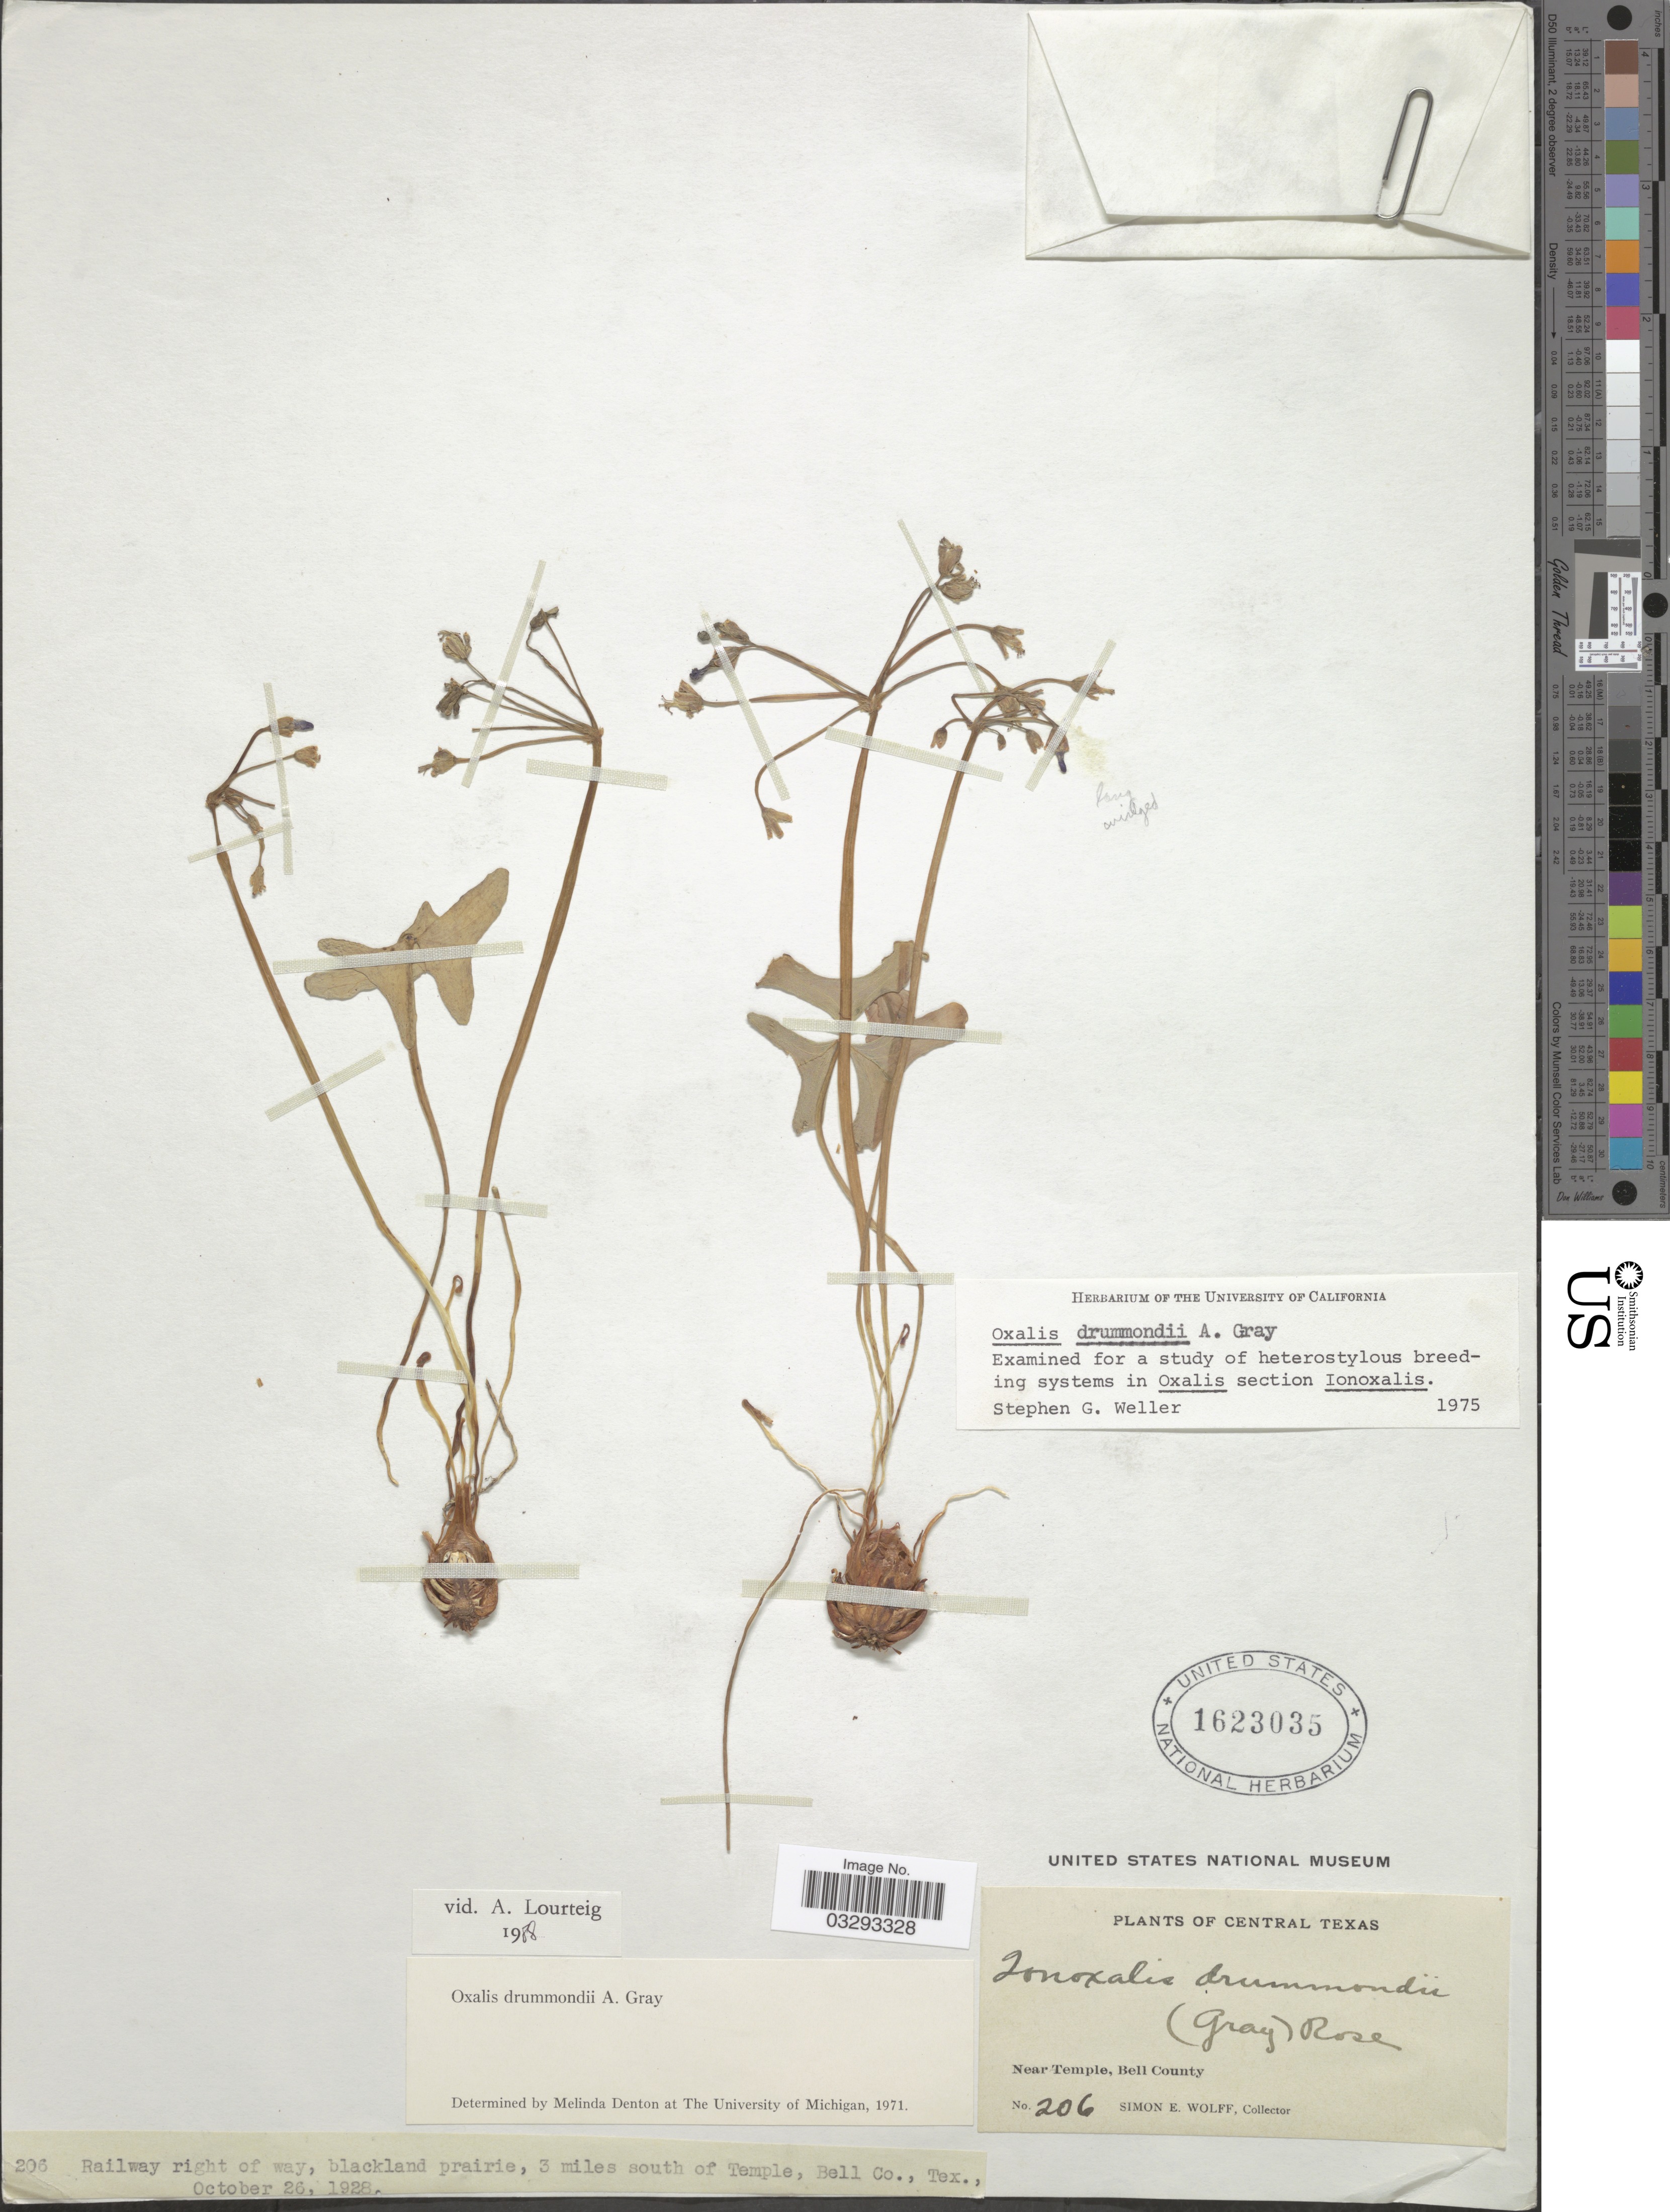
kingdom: Plantae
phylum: Tracheophyta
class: Magnoliopsida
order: Oxalidales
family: Oxalidaceae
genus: Oxalis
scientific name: Oxalis drummondii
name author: A. Gray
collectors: S. E. Wolff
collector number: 206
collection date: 1928-10-26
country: United States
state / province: Texas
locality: Central Texas. Near Temple, Bell County. 3 miles south of Temple, Bell Co.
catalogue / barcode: US 1623035